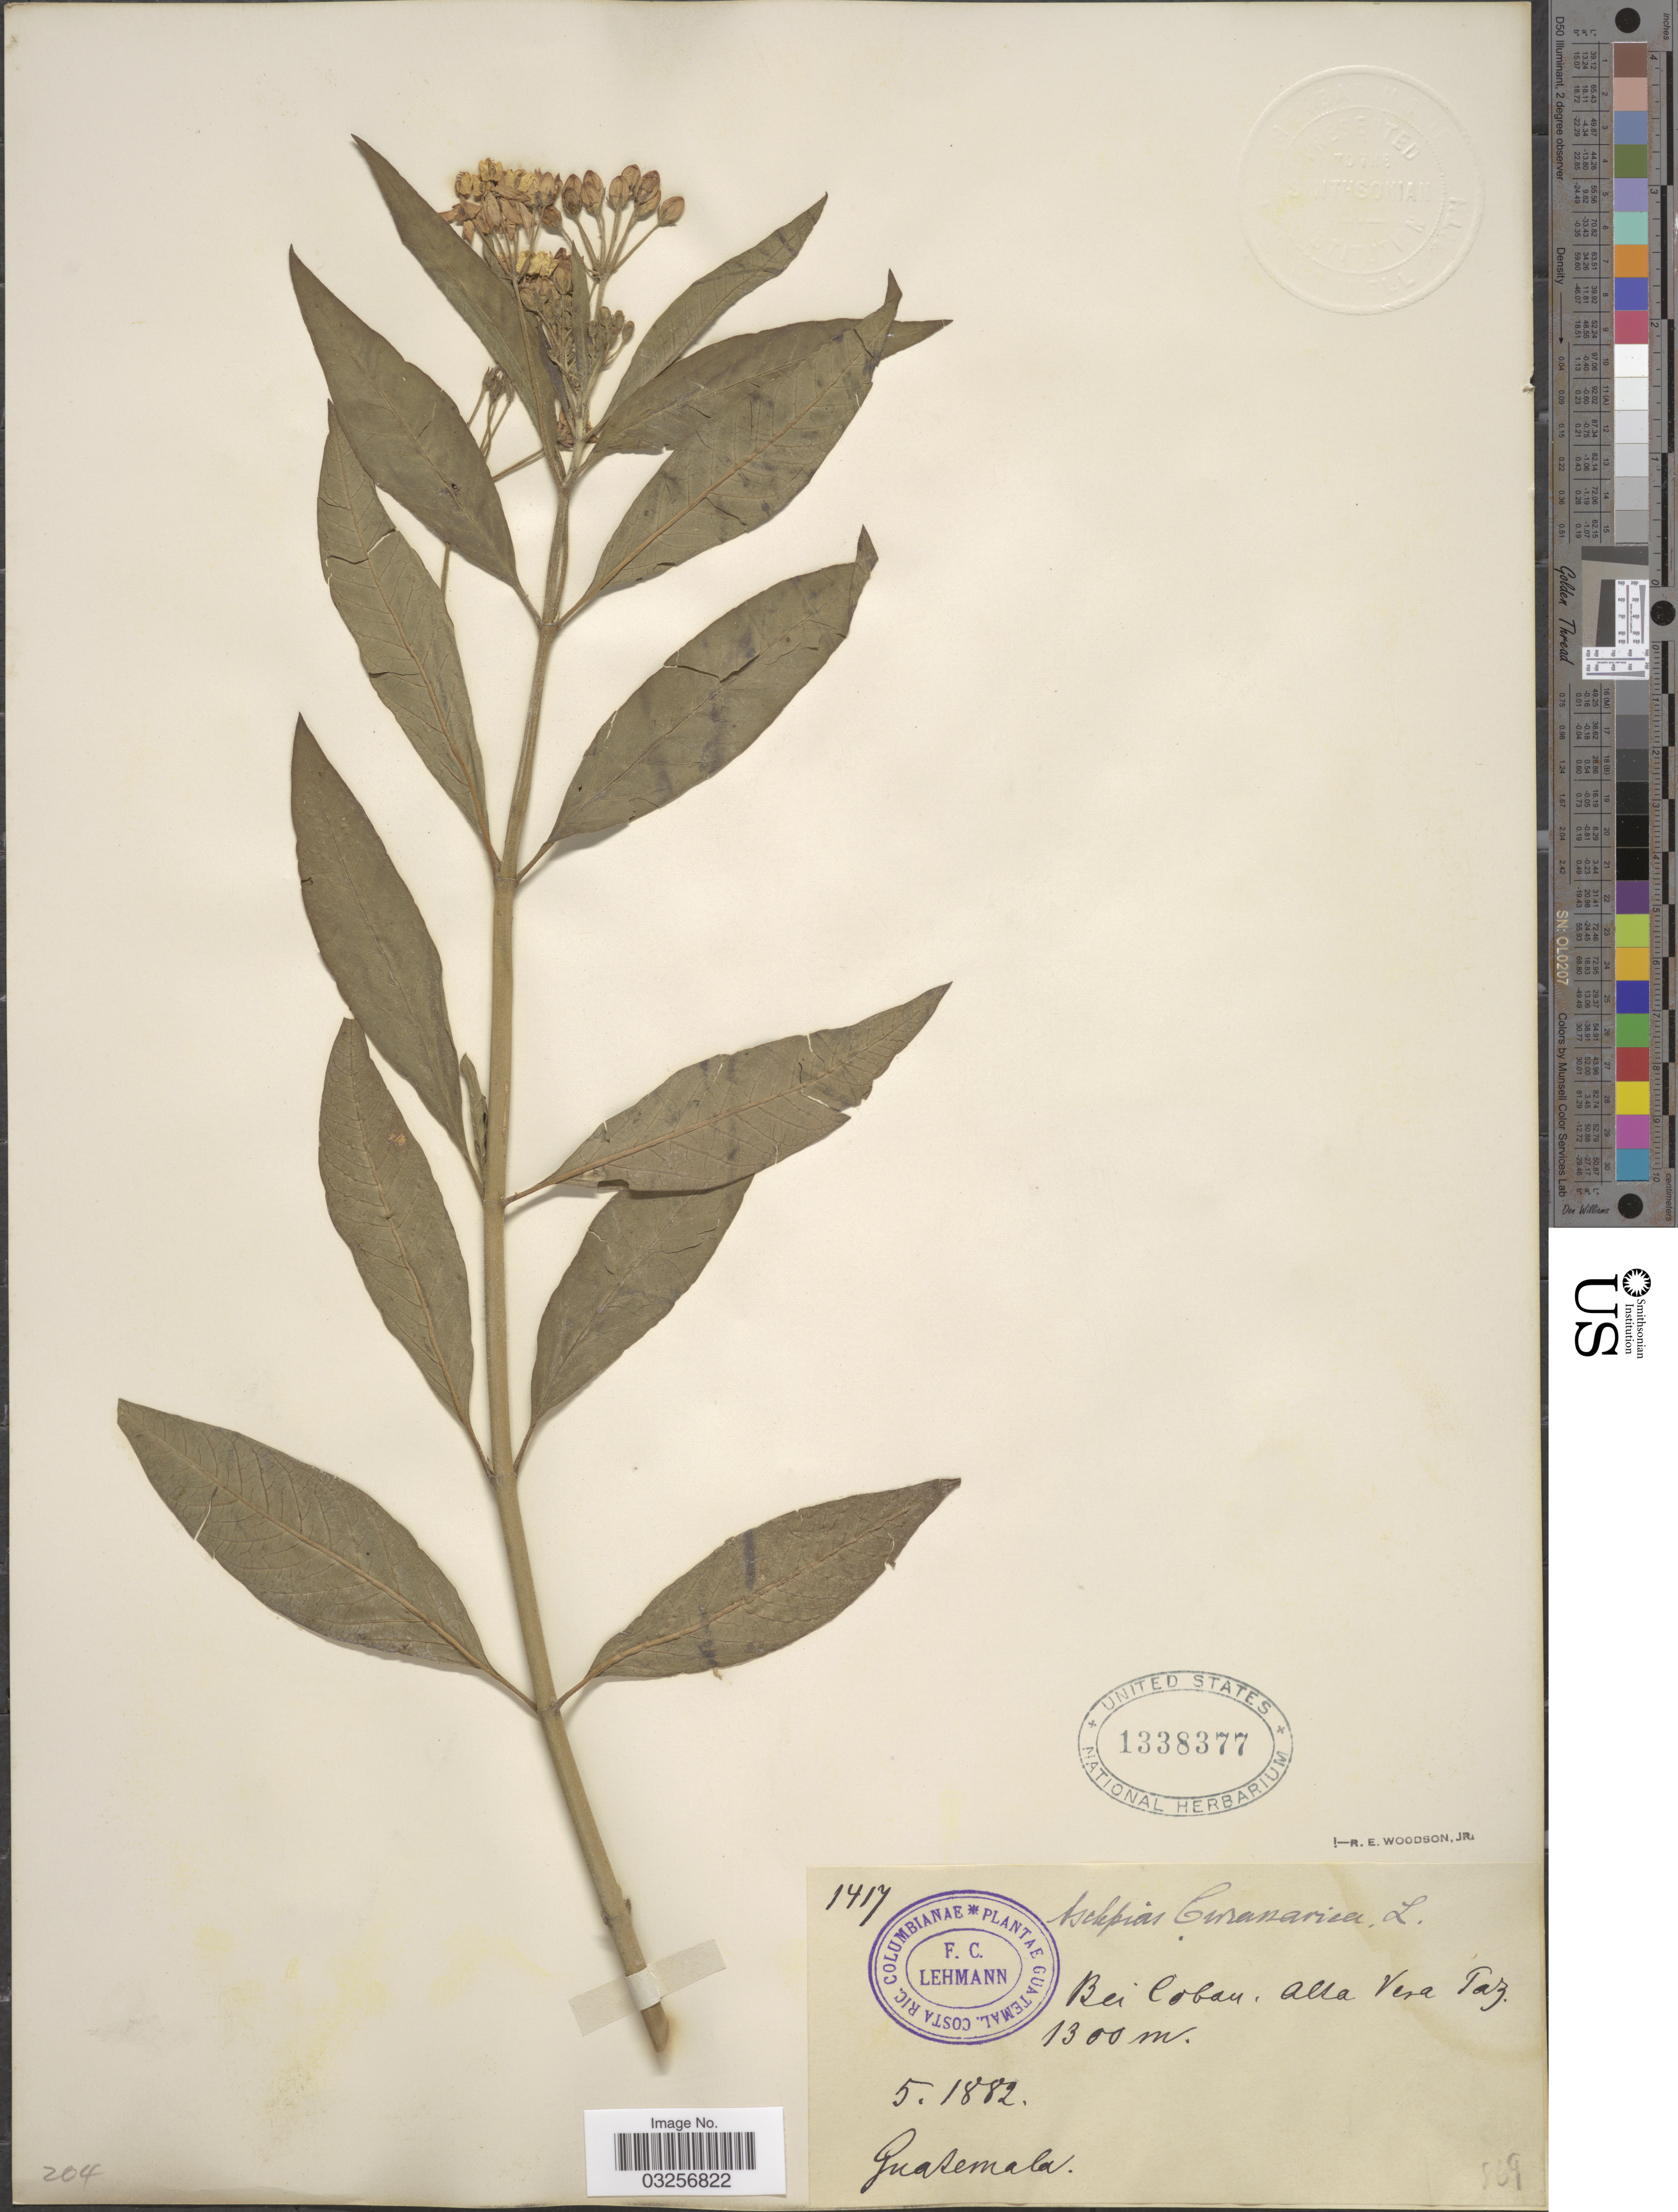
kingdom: Plantae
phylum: Tracheophyta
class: Magnoliopsida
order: Gentianales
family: Apocynaceae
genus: Asclepias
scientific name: Asclepias curassavica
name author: L.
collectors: F. C. Lehmann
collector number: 1417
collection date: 1882-05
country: Guatemala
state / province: Alta Verapaz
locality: Bei Coban, Alta Vera Paz.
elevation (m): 1300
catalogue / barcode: US 1338377